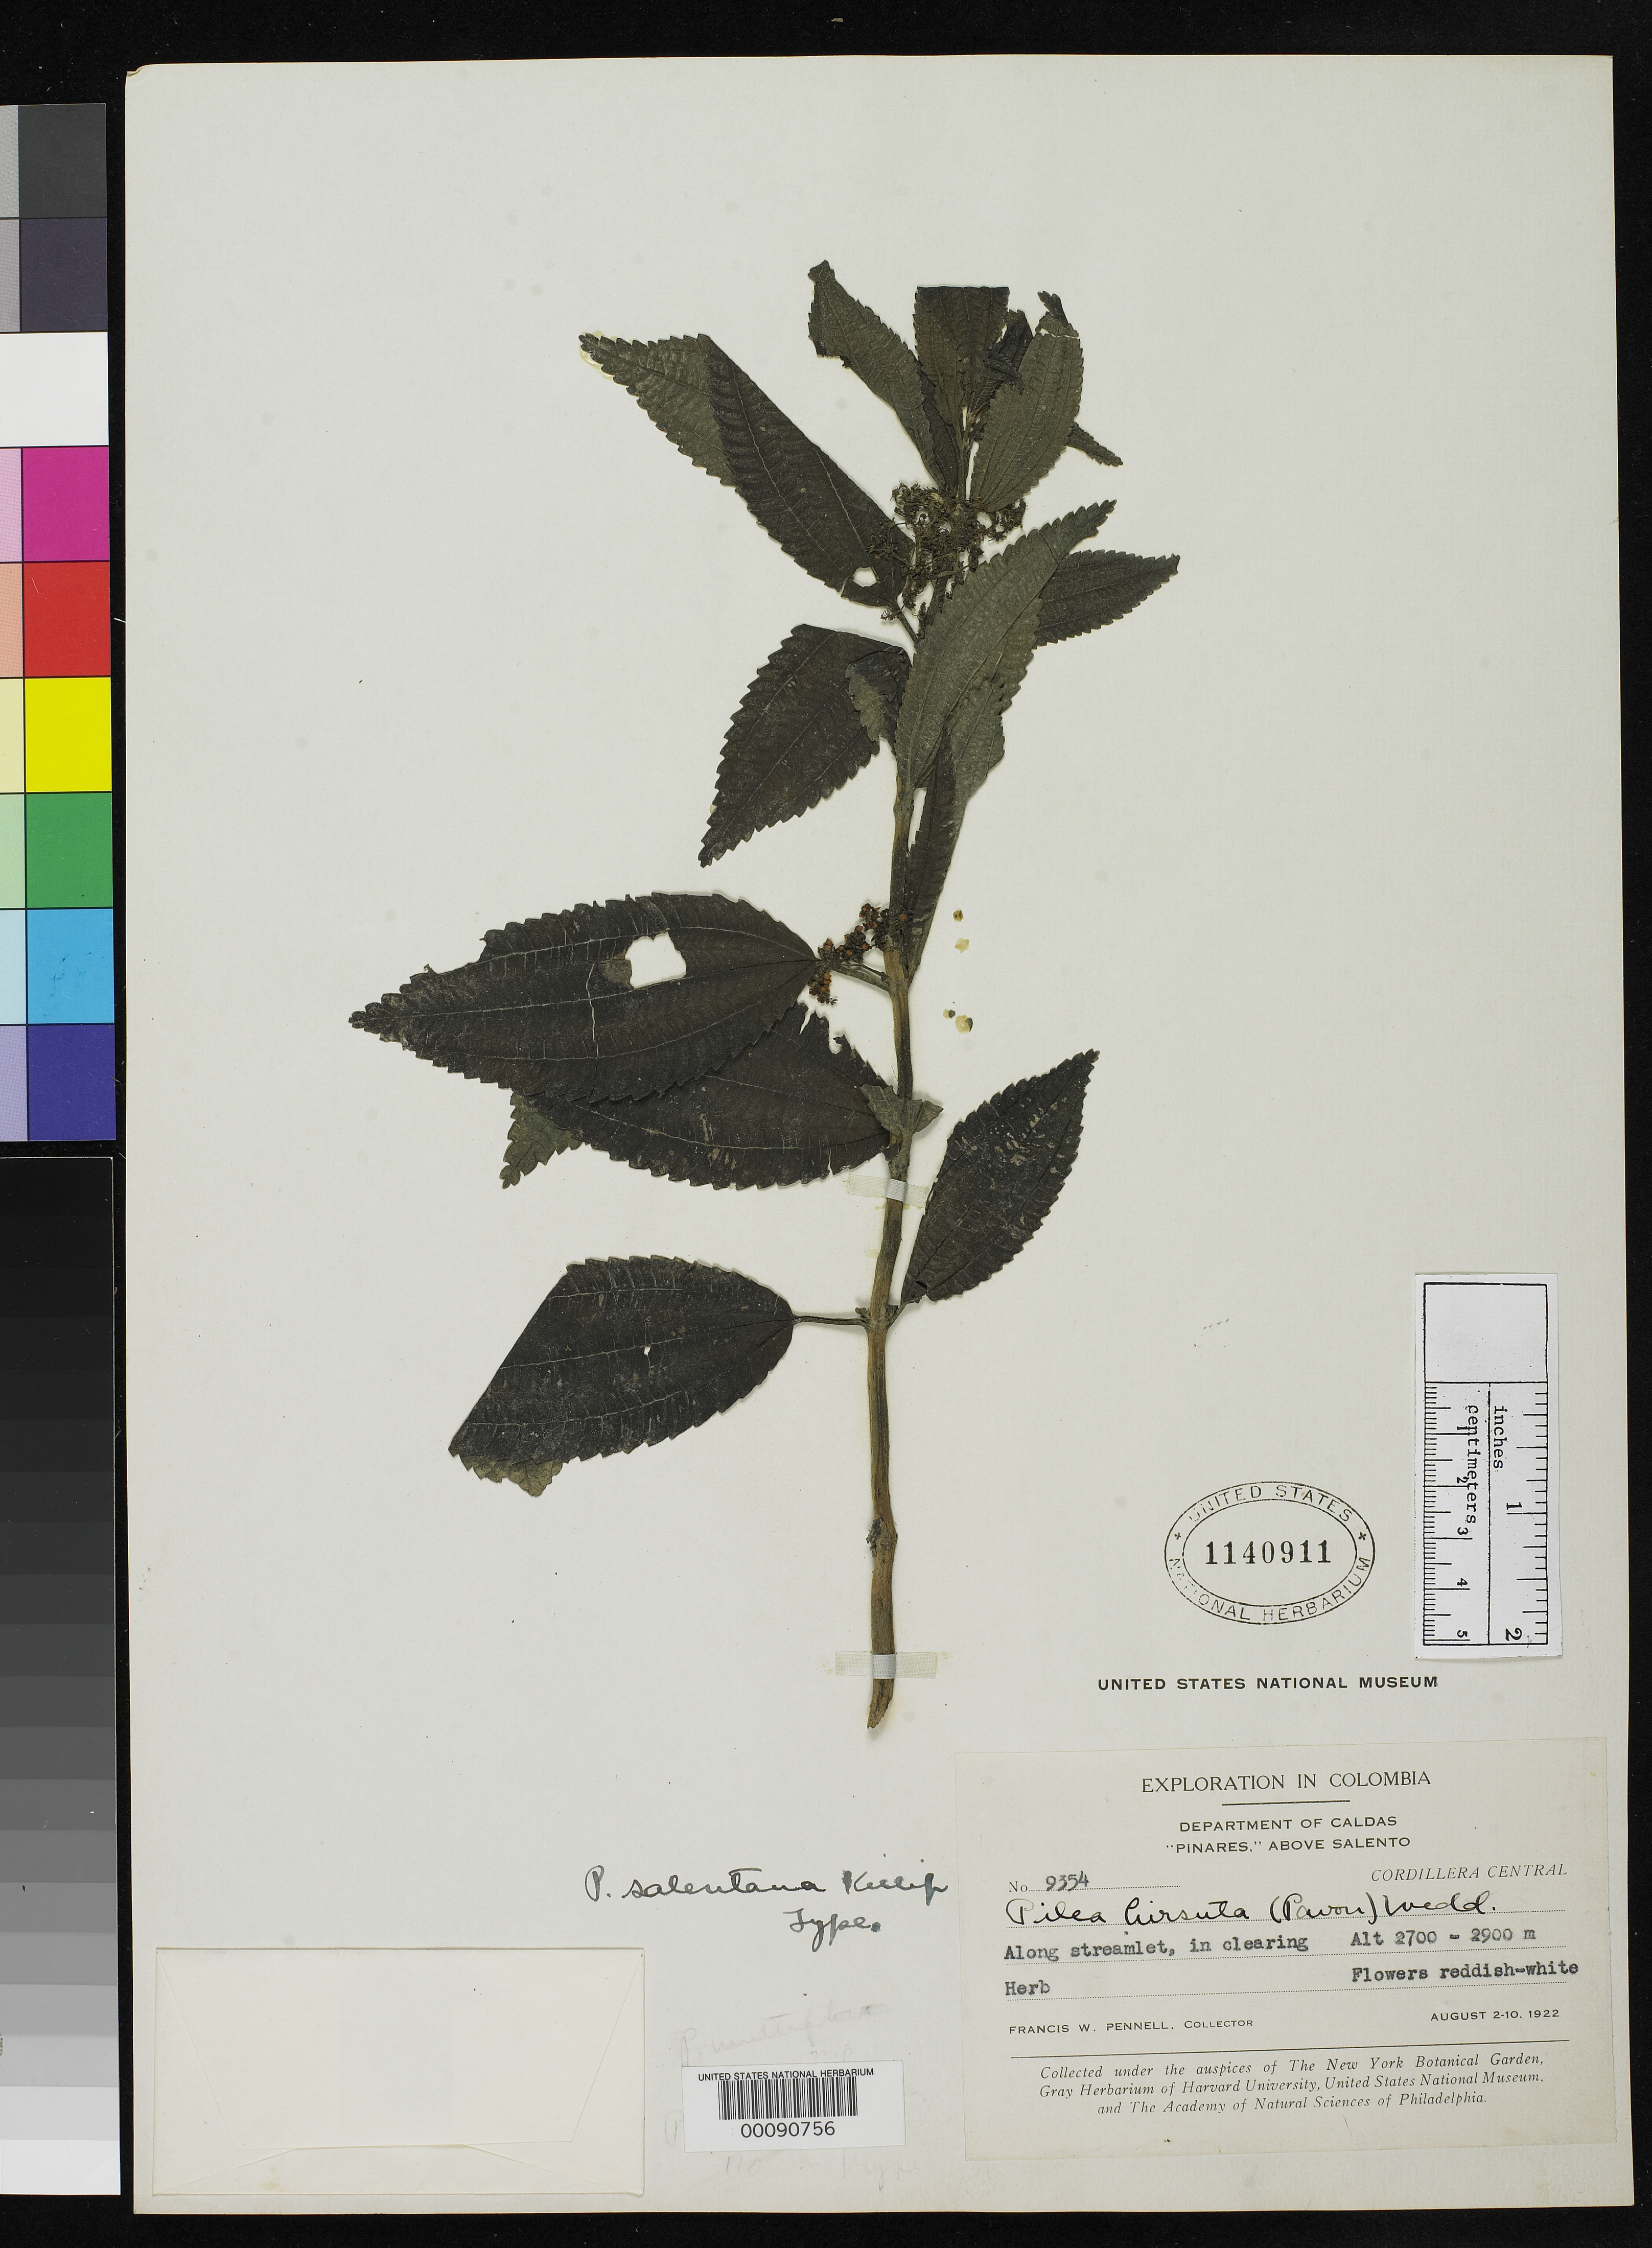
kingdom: Plantae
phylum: Tracheophyta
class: Magnoliopsida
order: Rosales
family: Urticaceae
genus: Pilea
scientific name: Pilea salentana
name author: Killip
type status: Holotype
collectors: F. W. Pennell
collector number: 9354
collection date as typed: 02 Aug 1922 to 10 Aug 1922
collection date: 1922-08-02/1922-08-10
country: Colombia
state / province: Caldas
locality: Pinares, above Salento, Central Cordillera.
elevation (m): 2700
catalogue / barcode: US 1140911